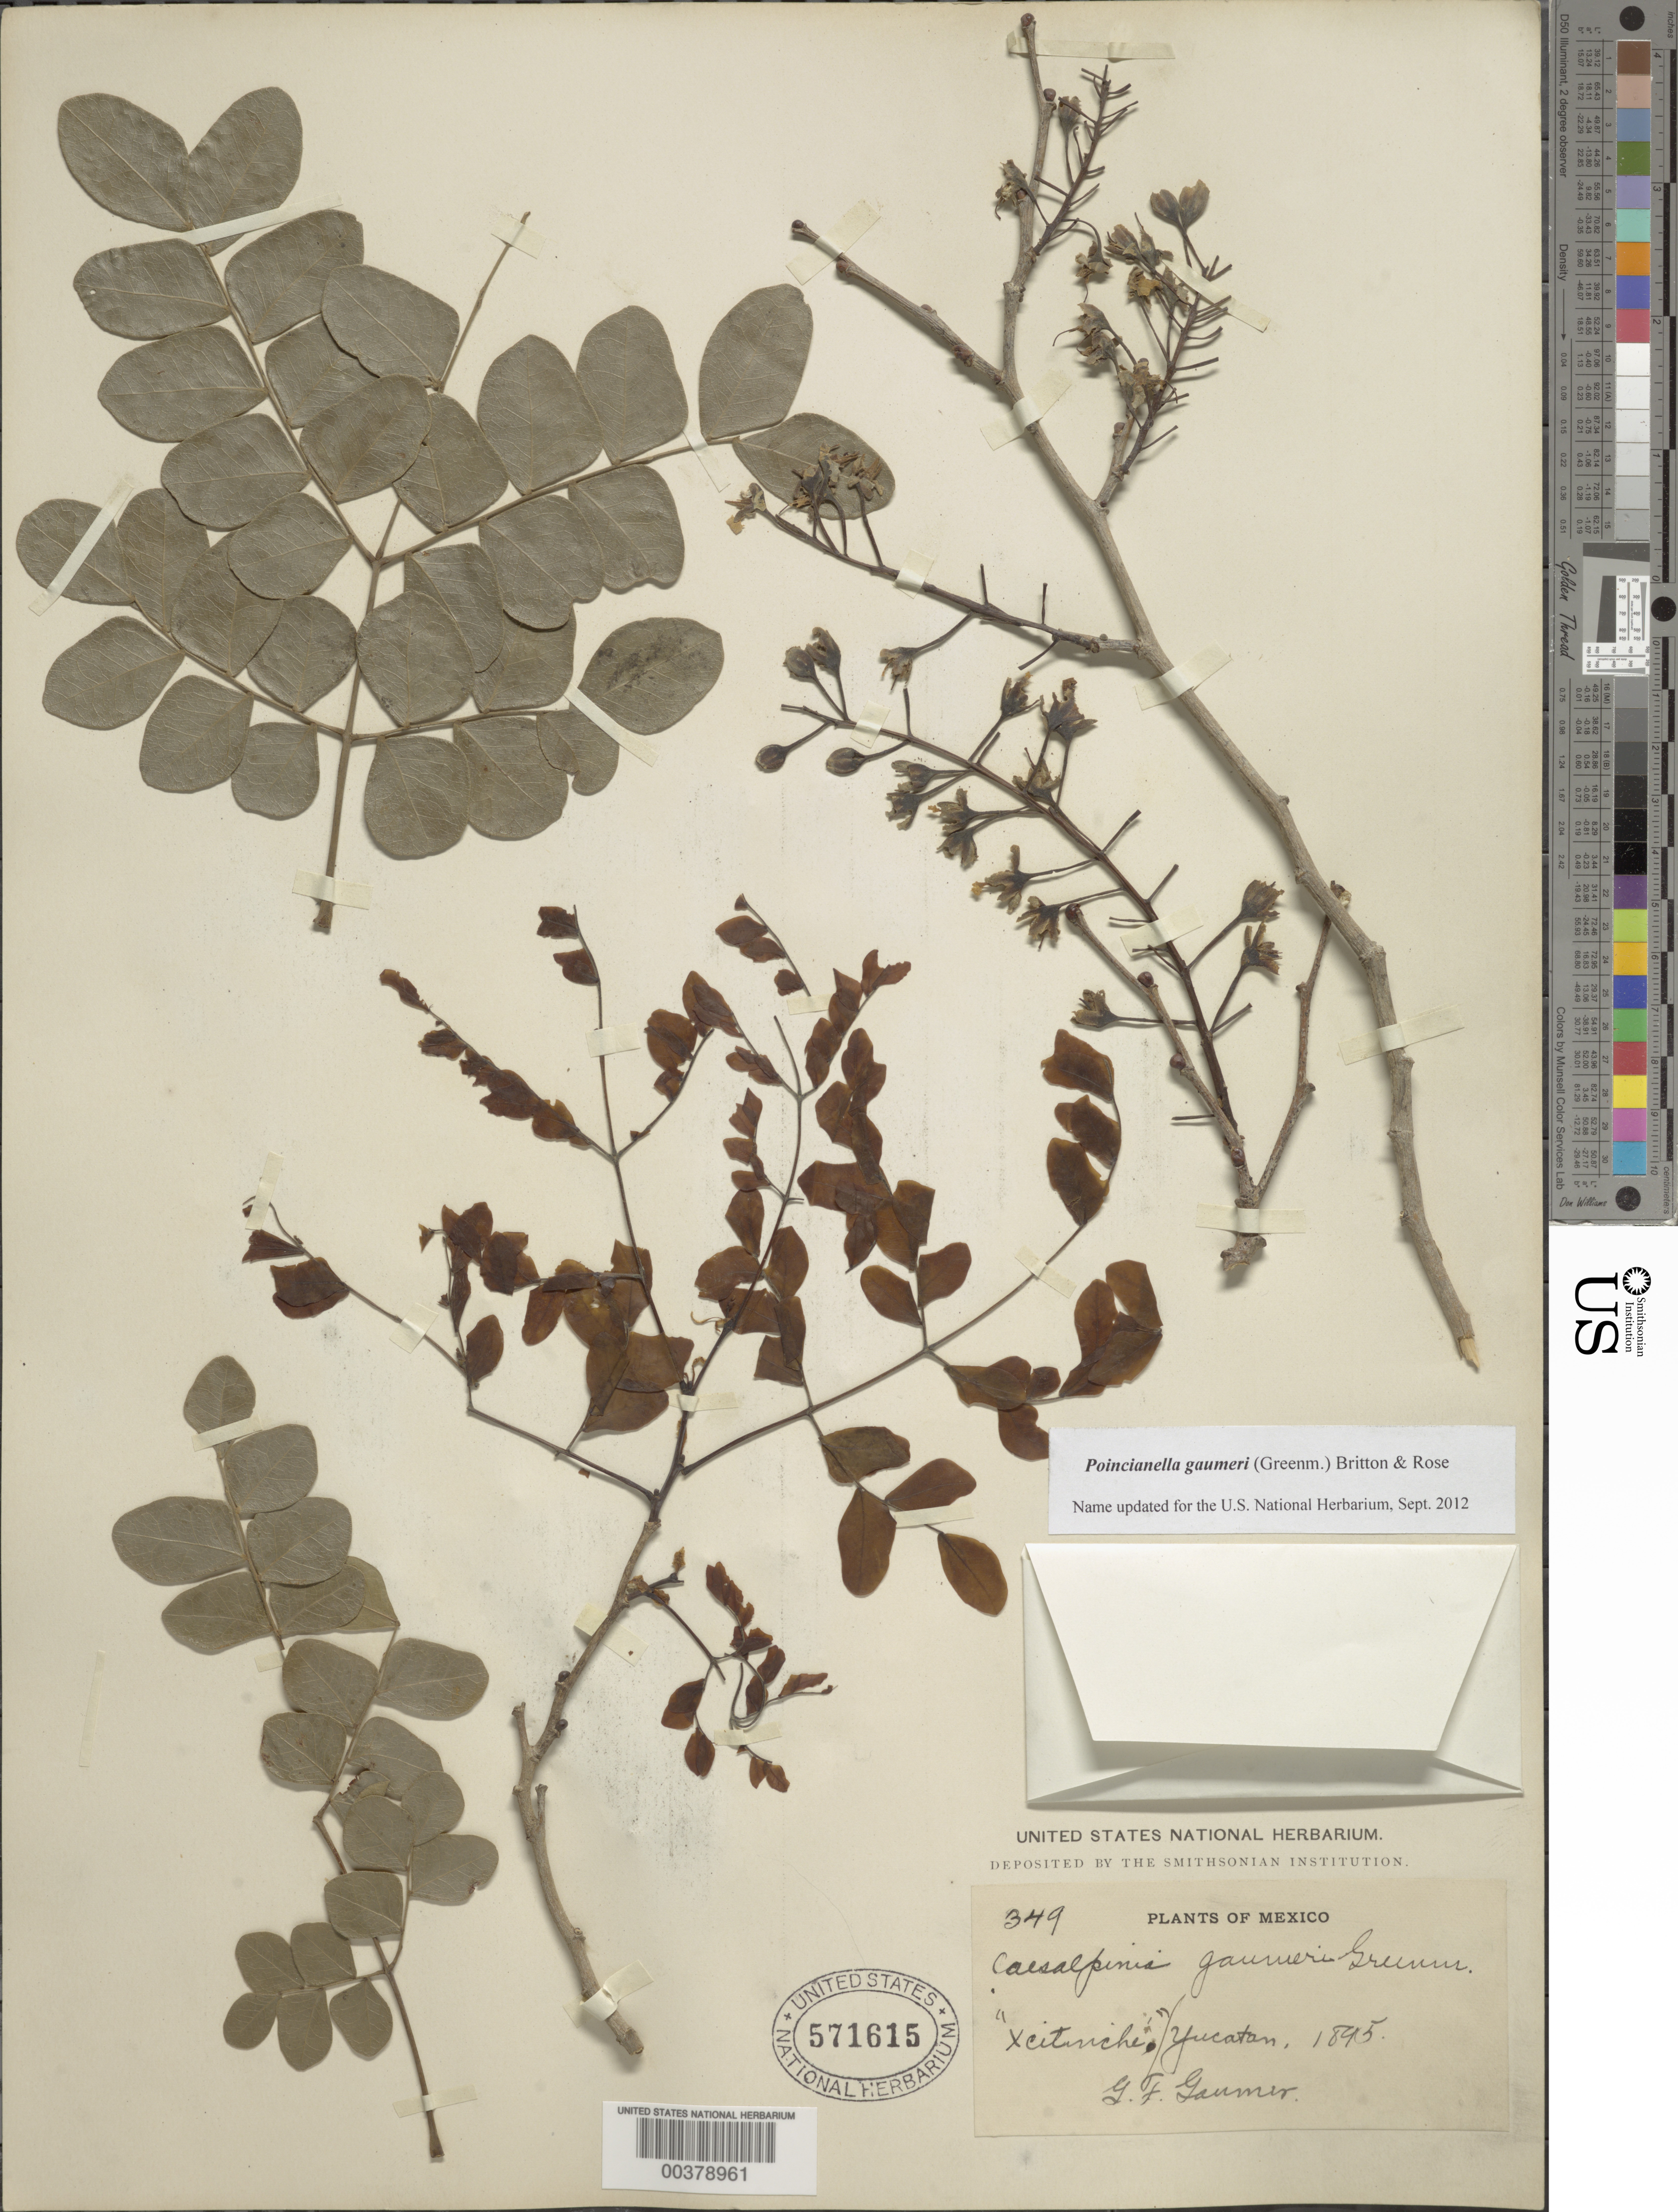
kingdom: Plantae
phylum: Tracheophyta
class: Magnoliopsida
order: Fabales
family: Fabaceae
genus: Cenostigma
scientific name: Cenostigma gaumeri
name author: (Greenm.) Gagnon & G.P. Lewis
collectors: G. F. Gaumer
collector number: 349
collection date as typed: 1895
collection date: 1895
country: Mexico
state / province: Yucatán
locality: Xcitinche; izamal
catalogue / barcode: US 571615